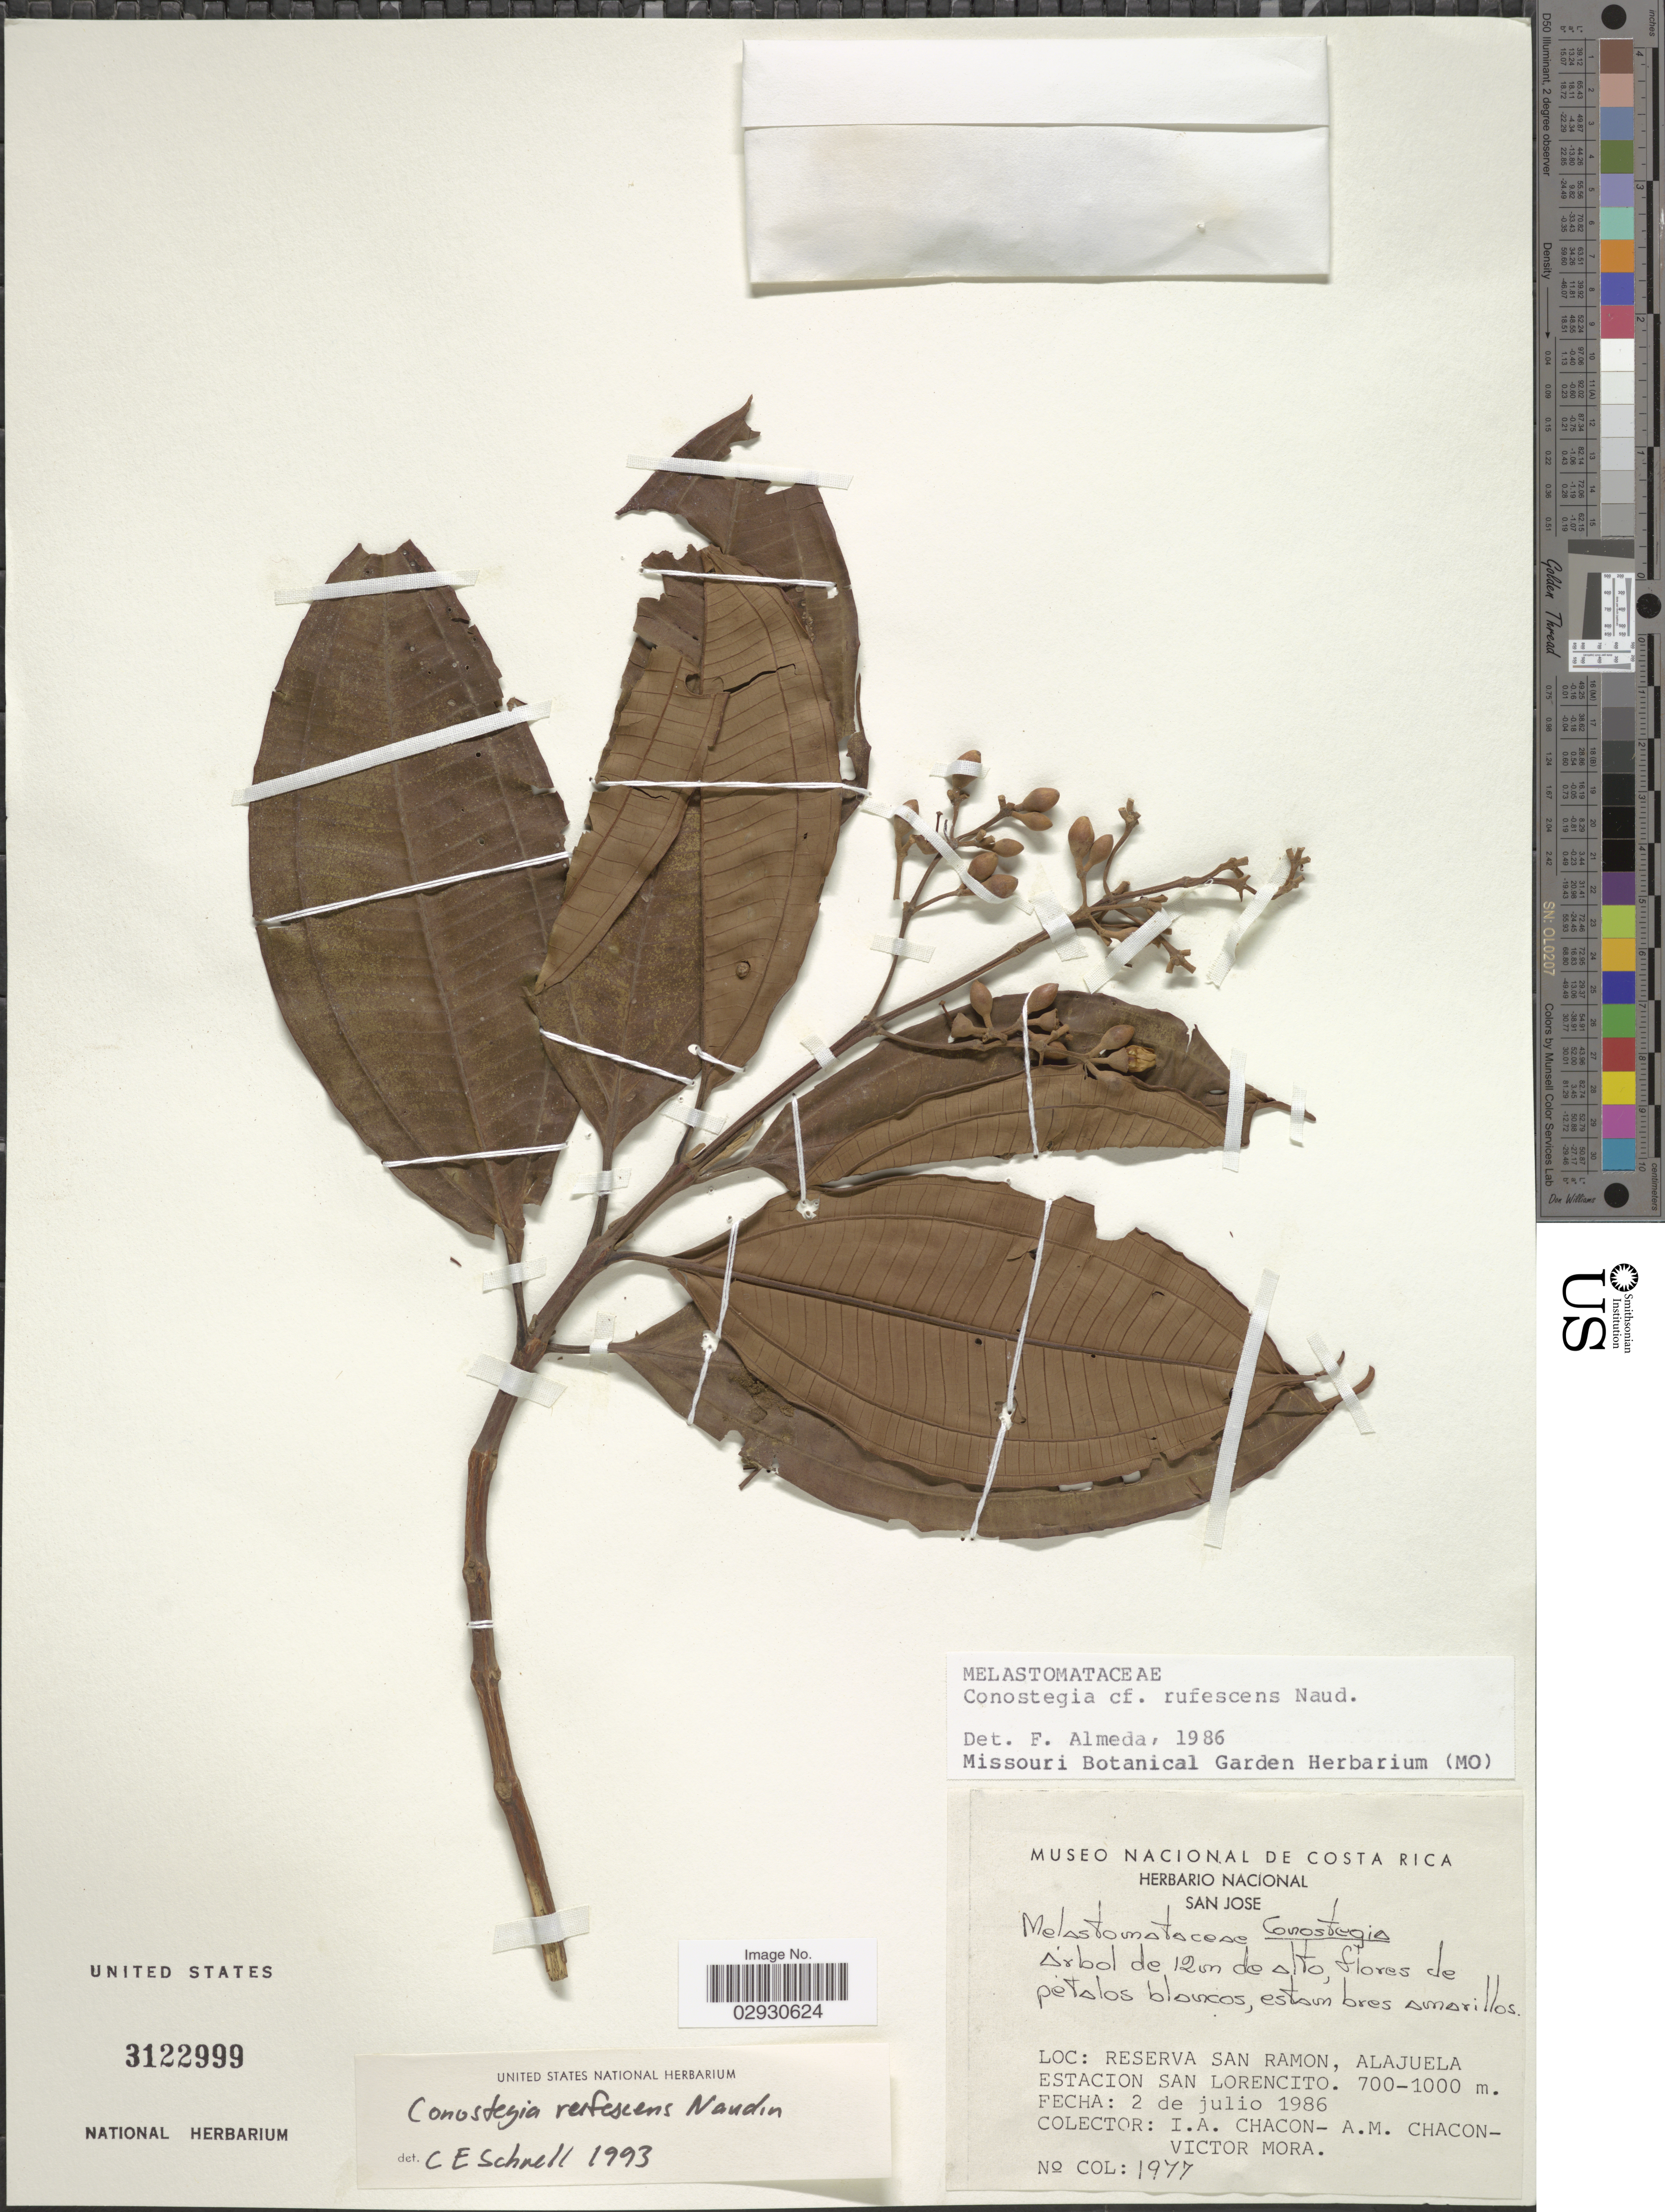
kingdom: Plantae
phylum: Tracheophyta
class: Magnoliopsida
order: Myrtales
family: Melastomataceae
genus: Conostegia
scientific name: Conostegia rufescens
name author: Naudin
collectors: I. Chacón, A. Chacón & V. Mora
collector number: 1977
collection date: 1986-07-02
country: Costa Rica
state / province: Alajuela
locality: Reserva San Ramon, Estacion San Lorencito.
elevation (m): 700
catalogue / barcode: US 3122999